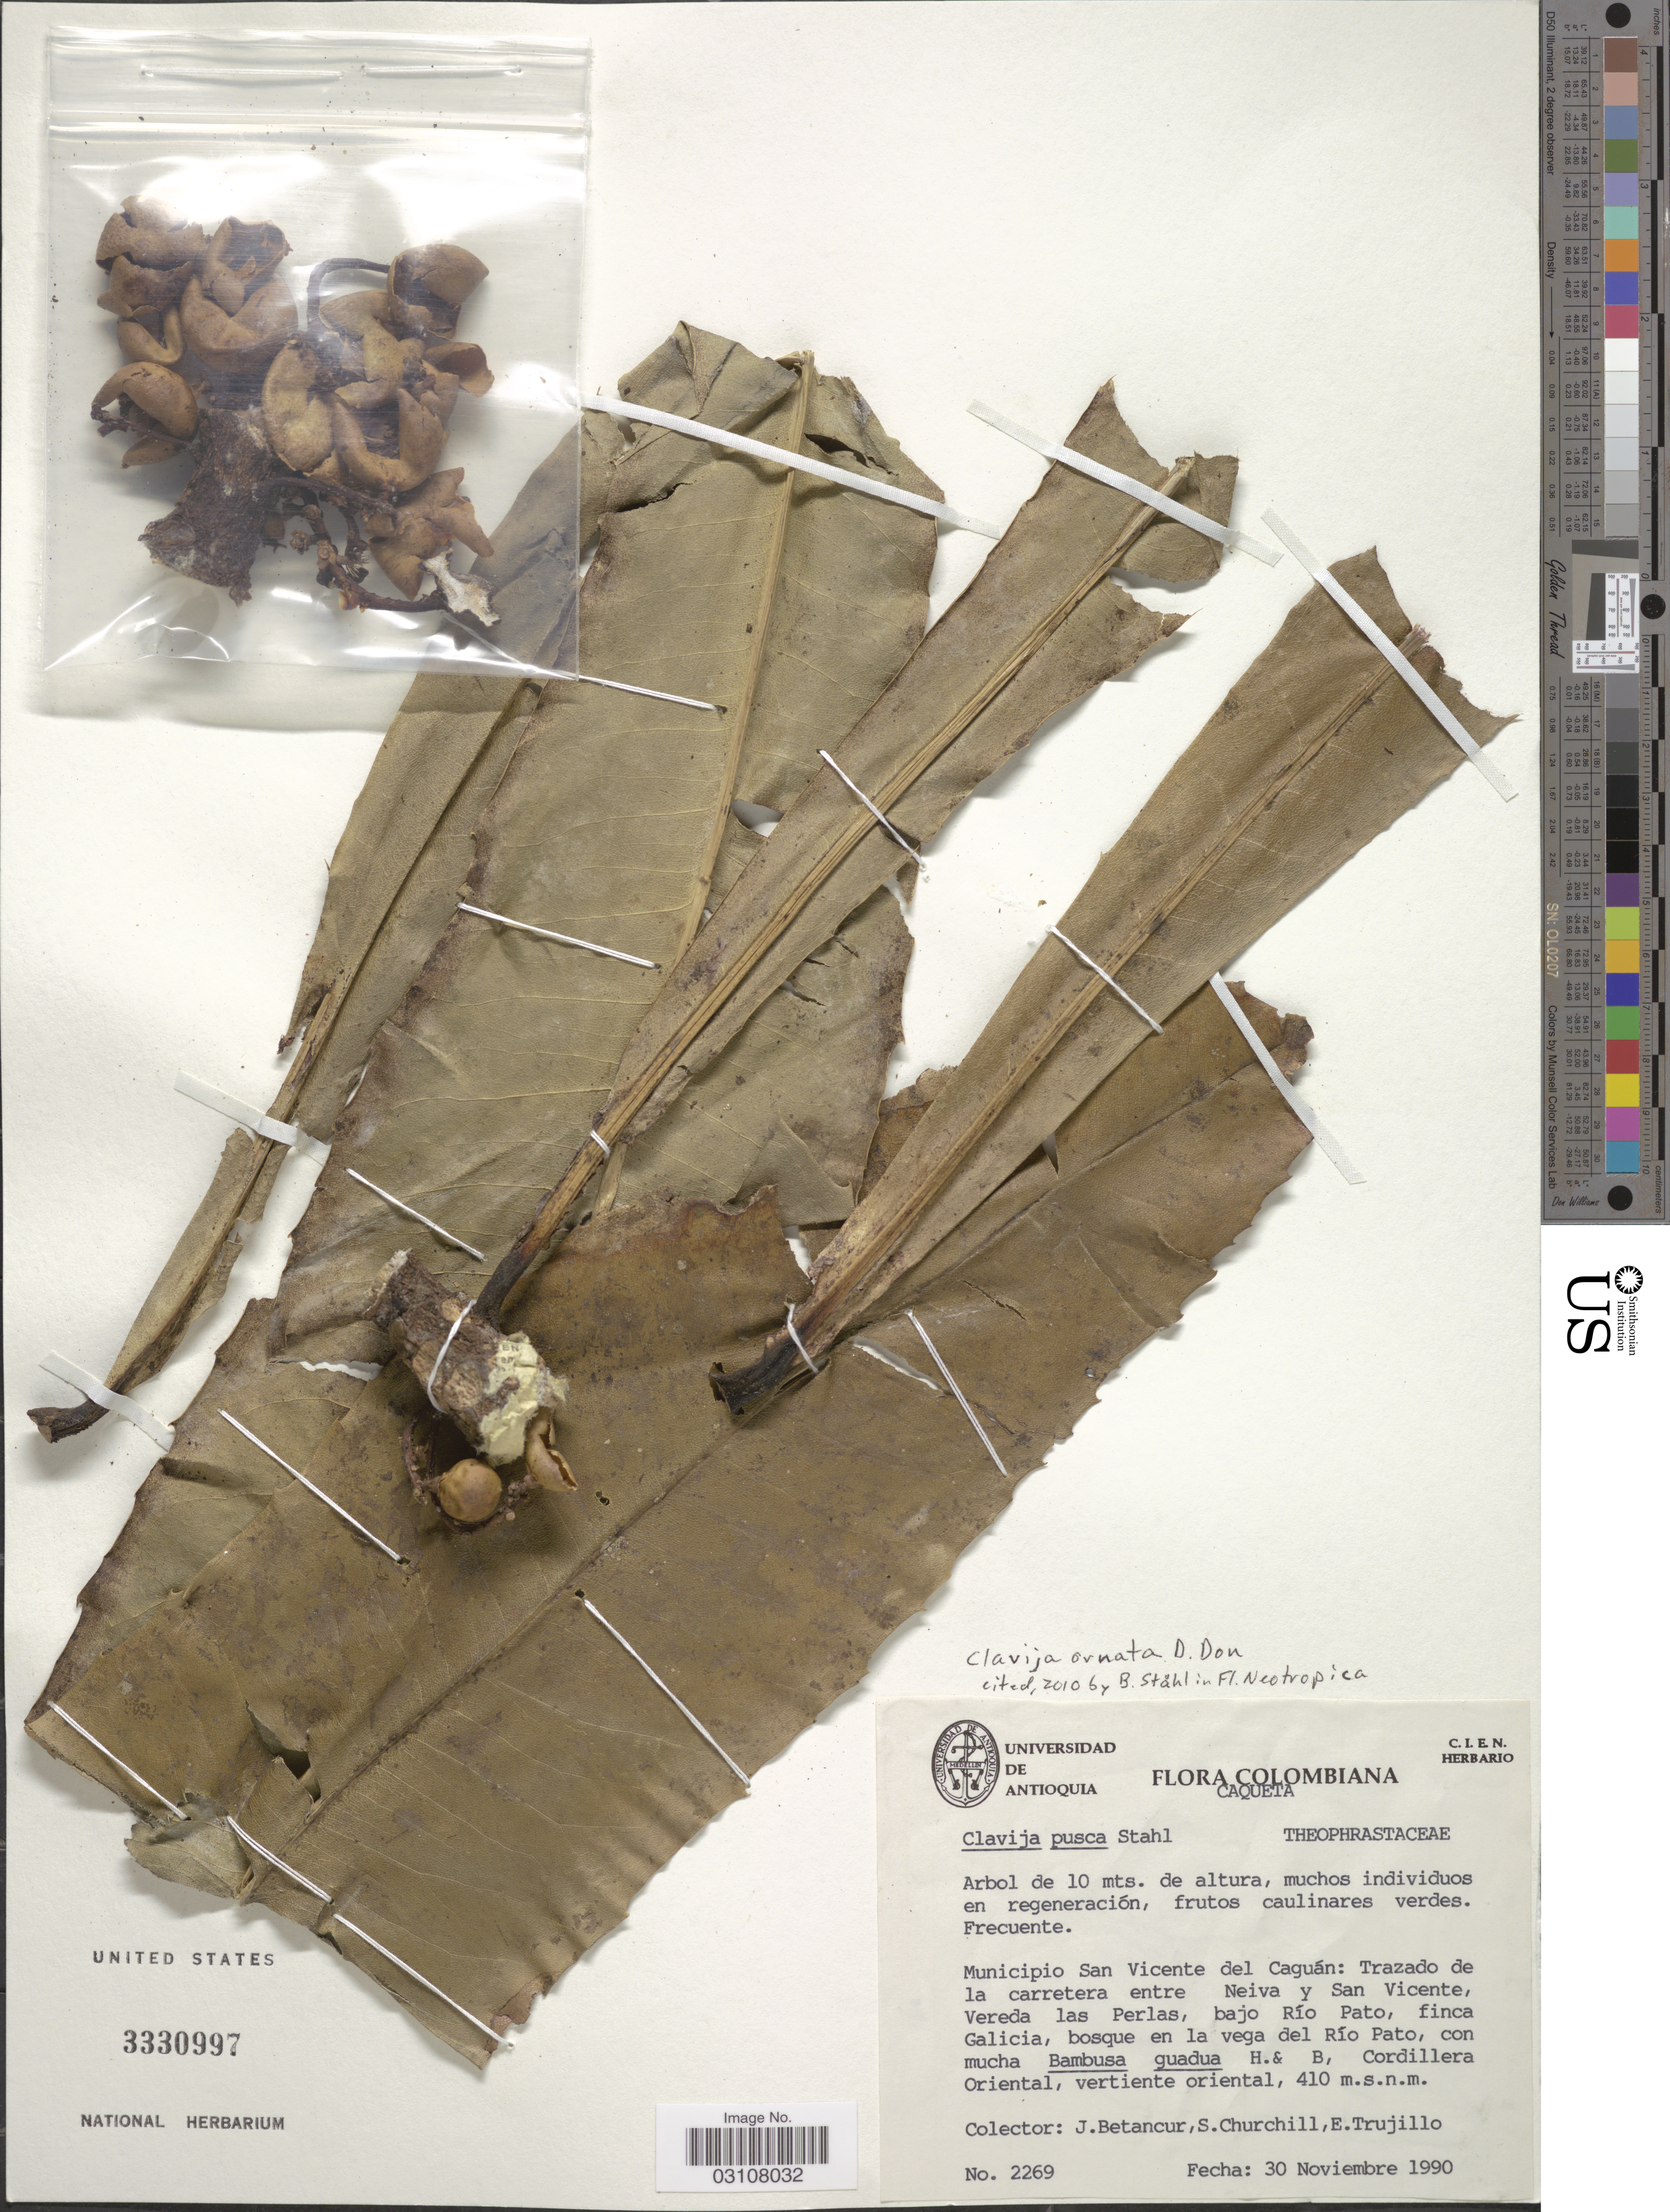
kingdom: Plantae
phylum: Tracheophyta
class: Magnoliopsida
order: Ericales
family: Primulaceae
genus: Clavija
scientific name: Clavija ornata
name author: D. Don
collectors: J. Betancur, S. Churchill & E. Trujillo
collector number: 2269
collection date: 1990-11-30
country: Colombia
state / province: Caquetá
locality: Municipio San Vicente del Caguán: Trazado de la carretera entre Neiva y San Vicente, Vereda las Perlas, bajo Río Pato, finca Galicia, bosque en la vega del Río Pato, con mucha Bambusa guadua H.& B, Cordillera Oriental, vertiente oriental.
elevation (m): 410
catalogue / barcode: US 3330997